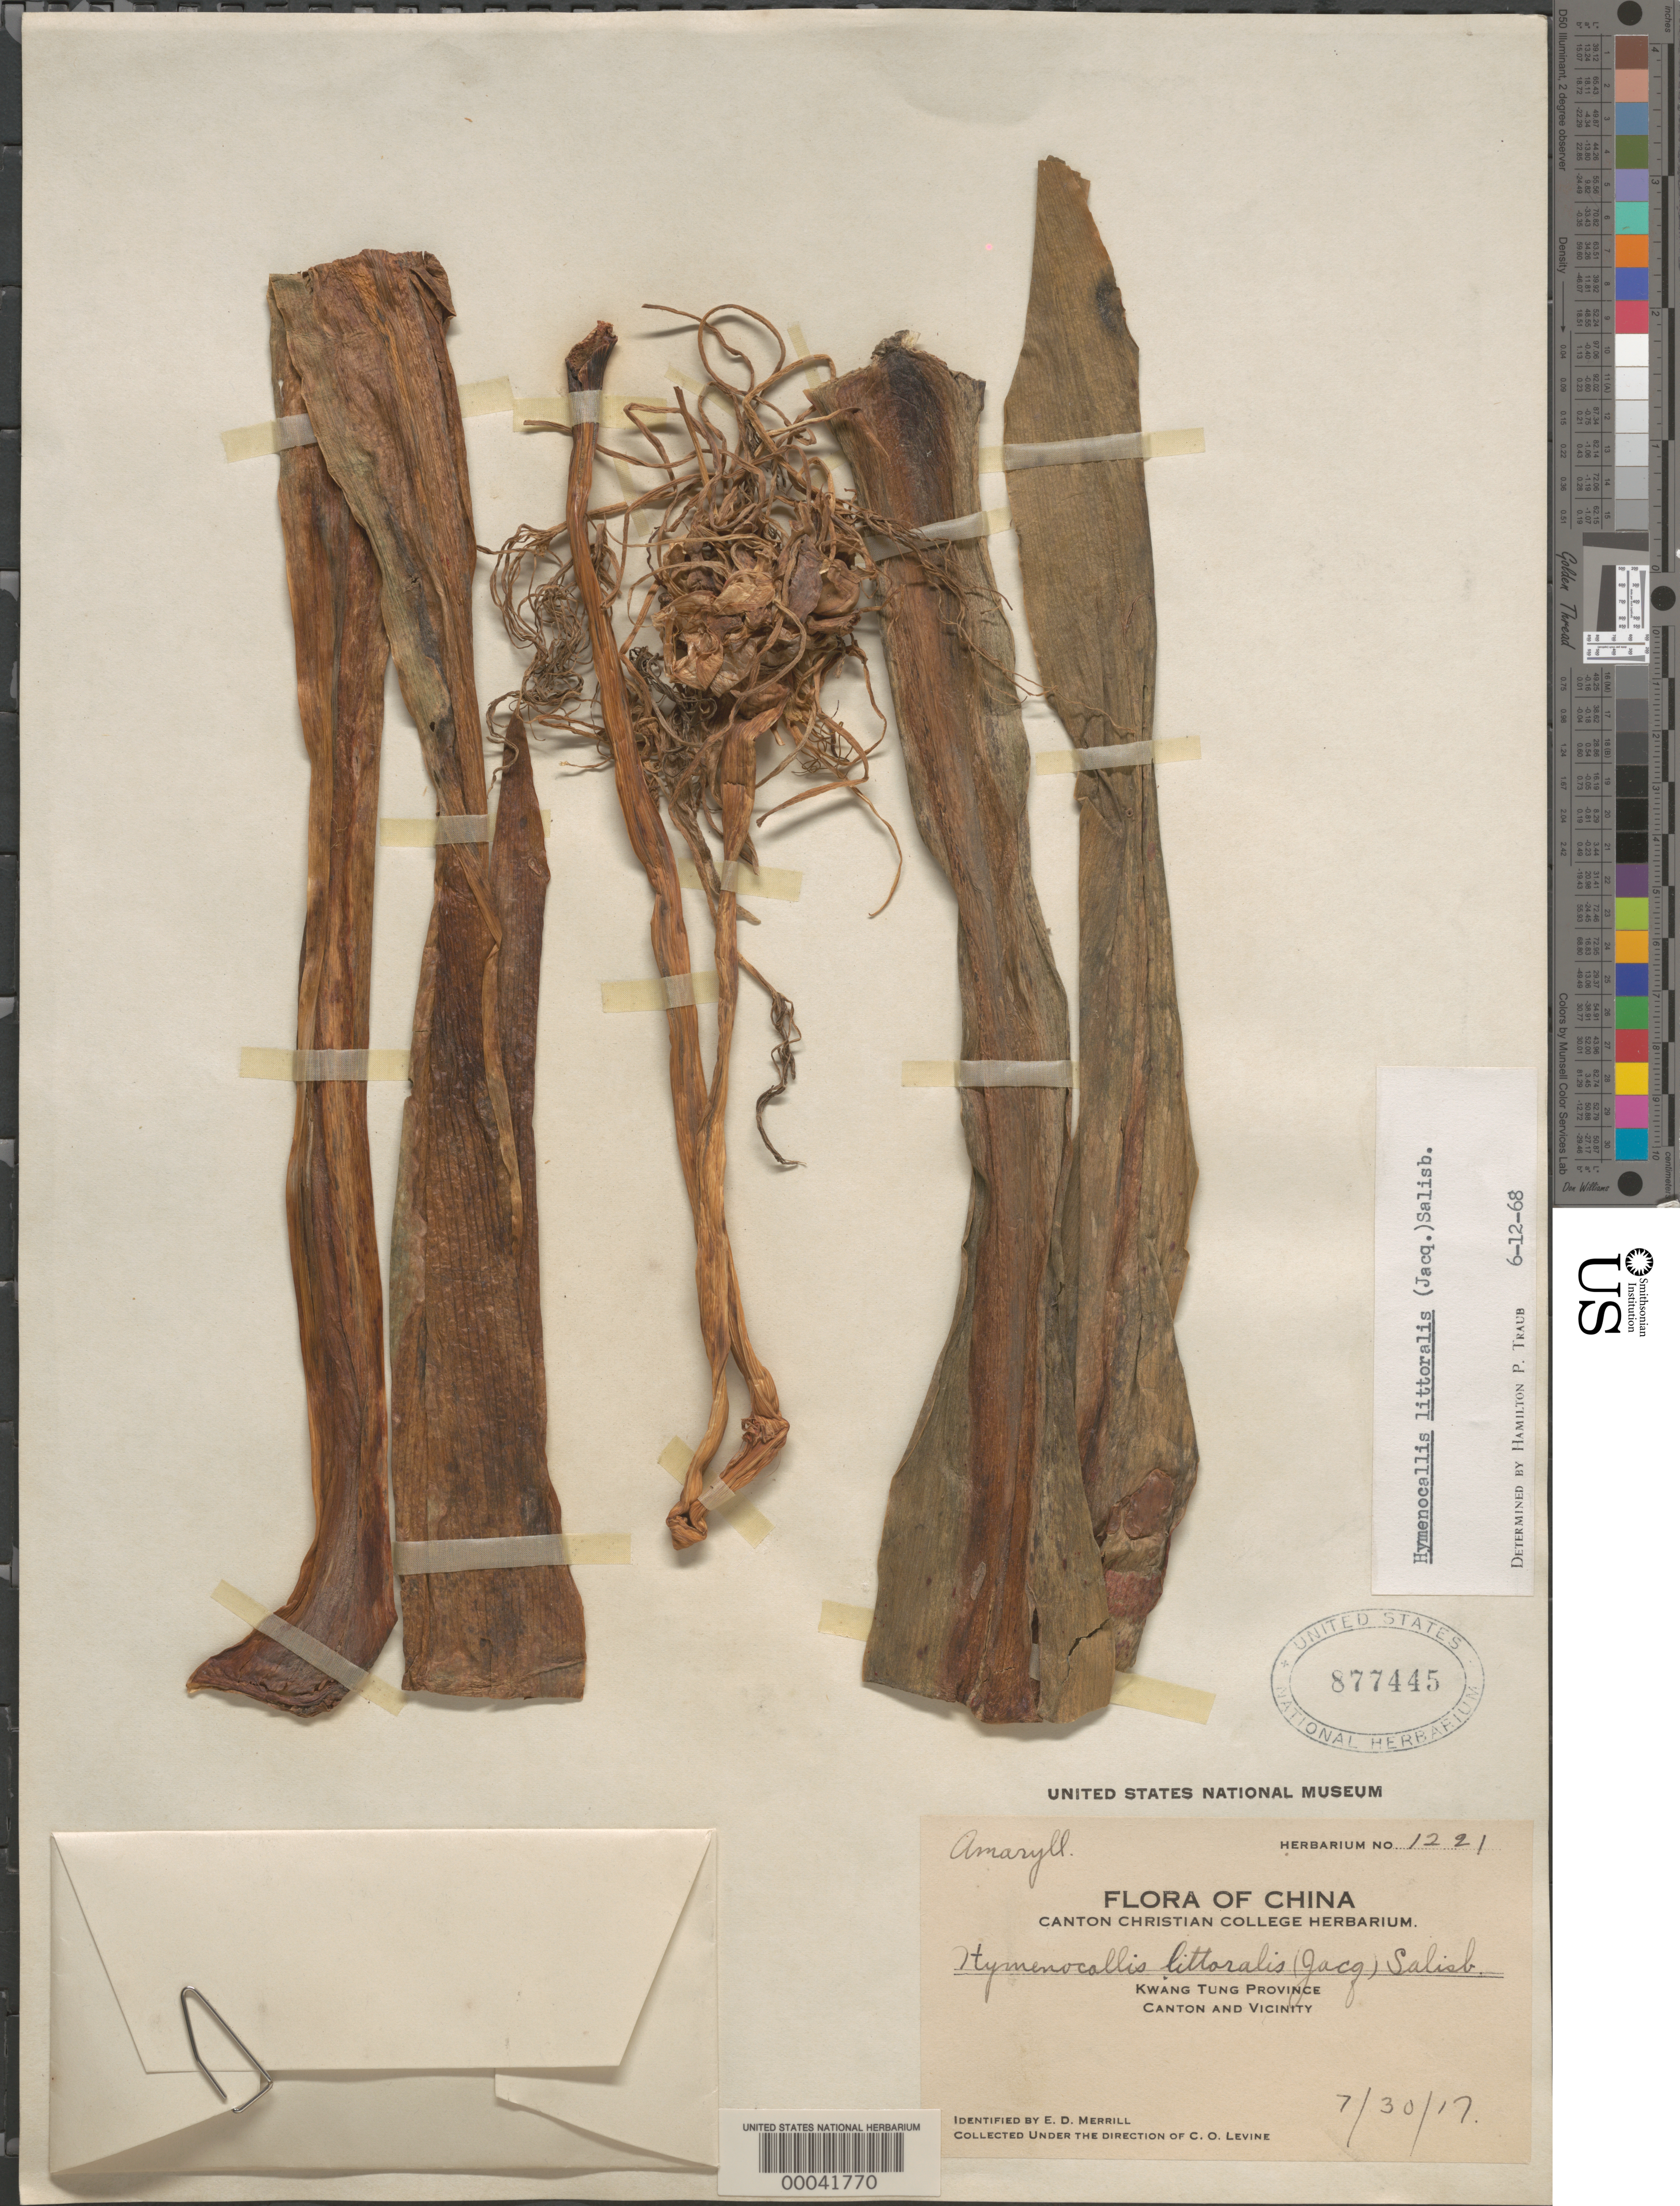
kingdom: Plantae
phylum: Tracheophyta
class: Liliopsida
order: Asparagales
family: Amaryllidaceae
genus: Hymenocallis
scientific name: Hymenocallis littoralis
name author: (Jacq.) Salisb.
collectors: C. O. Levine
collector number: Herb. 1221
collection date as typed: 30 Jul 1917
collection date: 1917-07-30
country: China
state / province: Guangdong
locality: Canton and vicinity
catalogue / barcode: US 877445